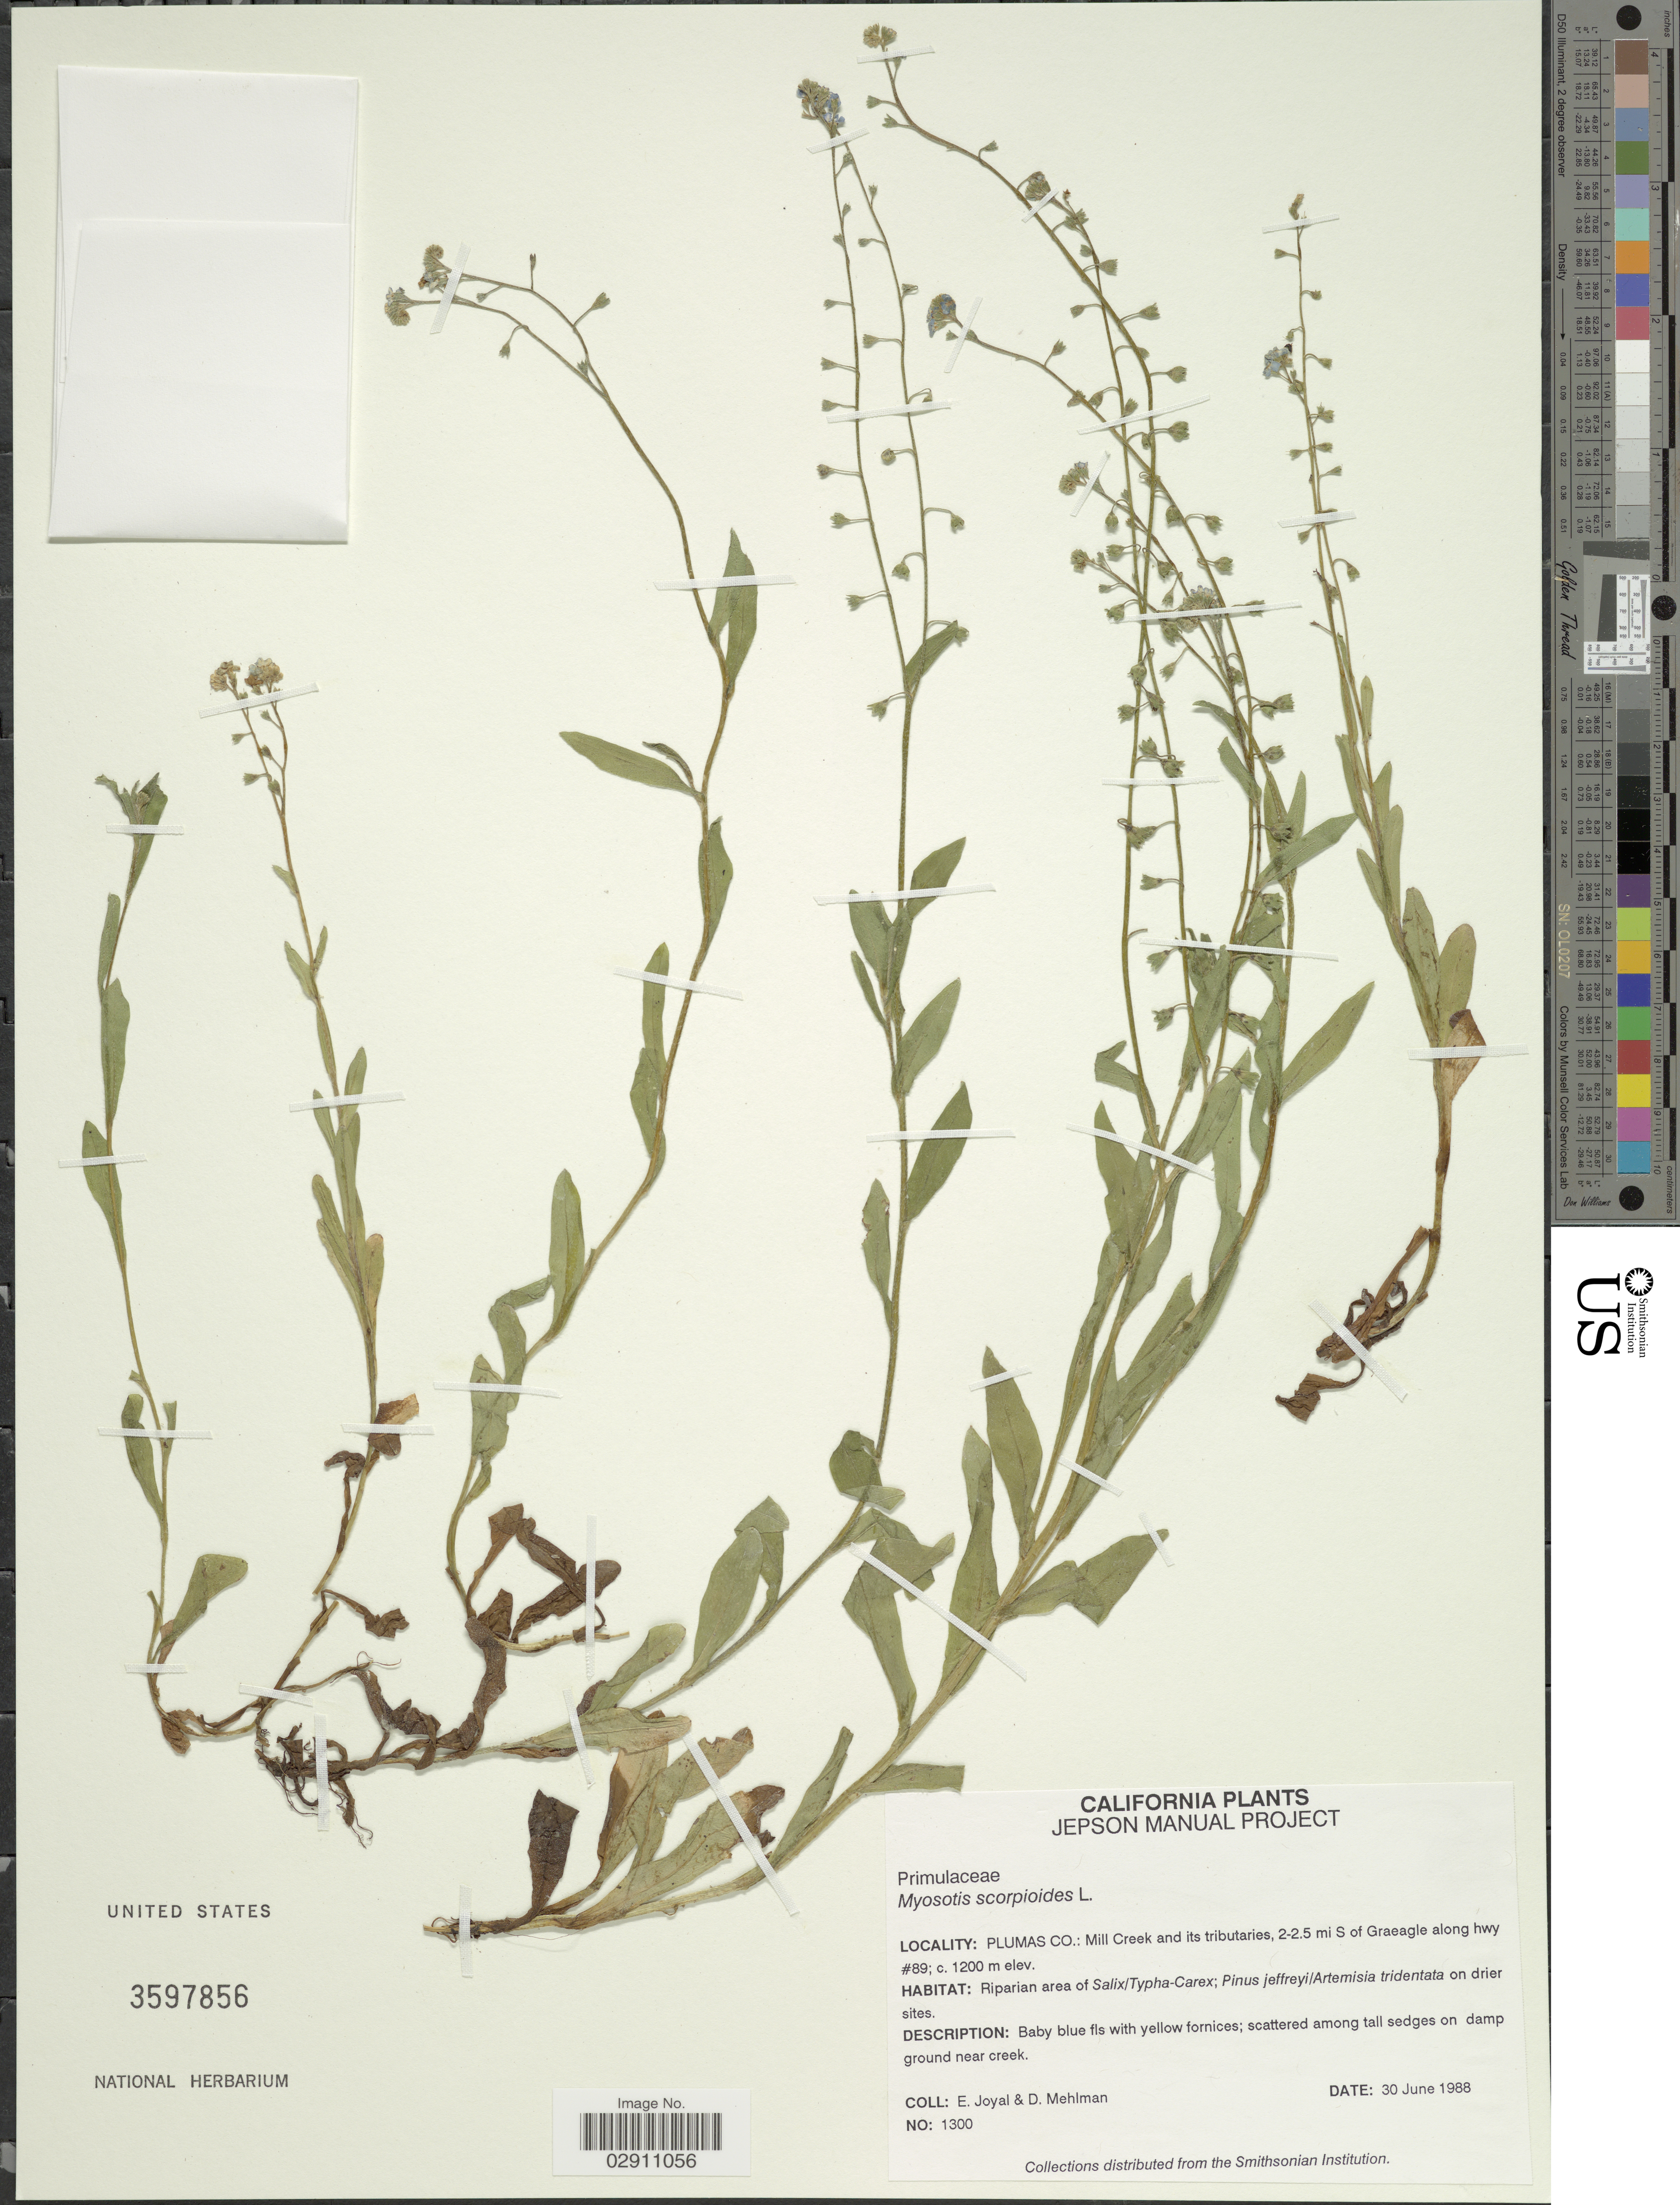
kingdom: Plantae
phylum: Tracheophyta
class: Magnoliopsida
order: Boraginales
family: Boraginaceae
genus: Myosotis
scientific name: Myosotis scorpioides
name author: L.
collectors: E. Joyal & D. Mehlman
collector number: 1300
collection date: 1988-06-30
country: United States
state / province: California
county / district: Plumas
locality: Jepson Manual Project, Plumas Co., Mill Creek and its tributaries, 2-2.5 mi S of Graeagle along hwy #89.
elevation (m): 1200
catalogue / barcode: US 3597856